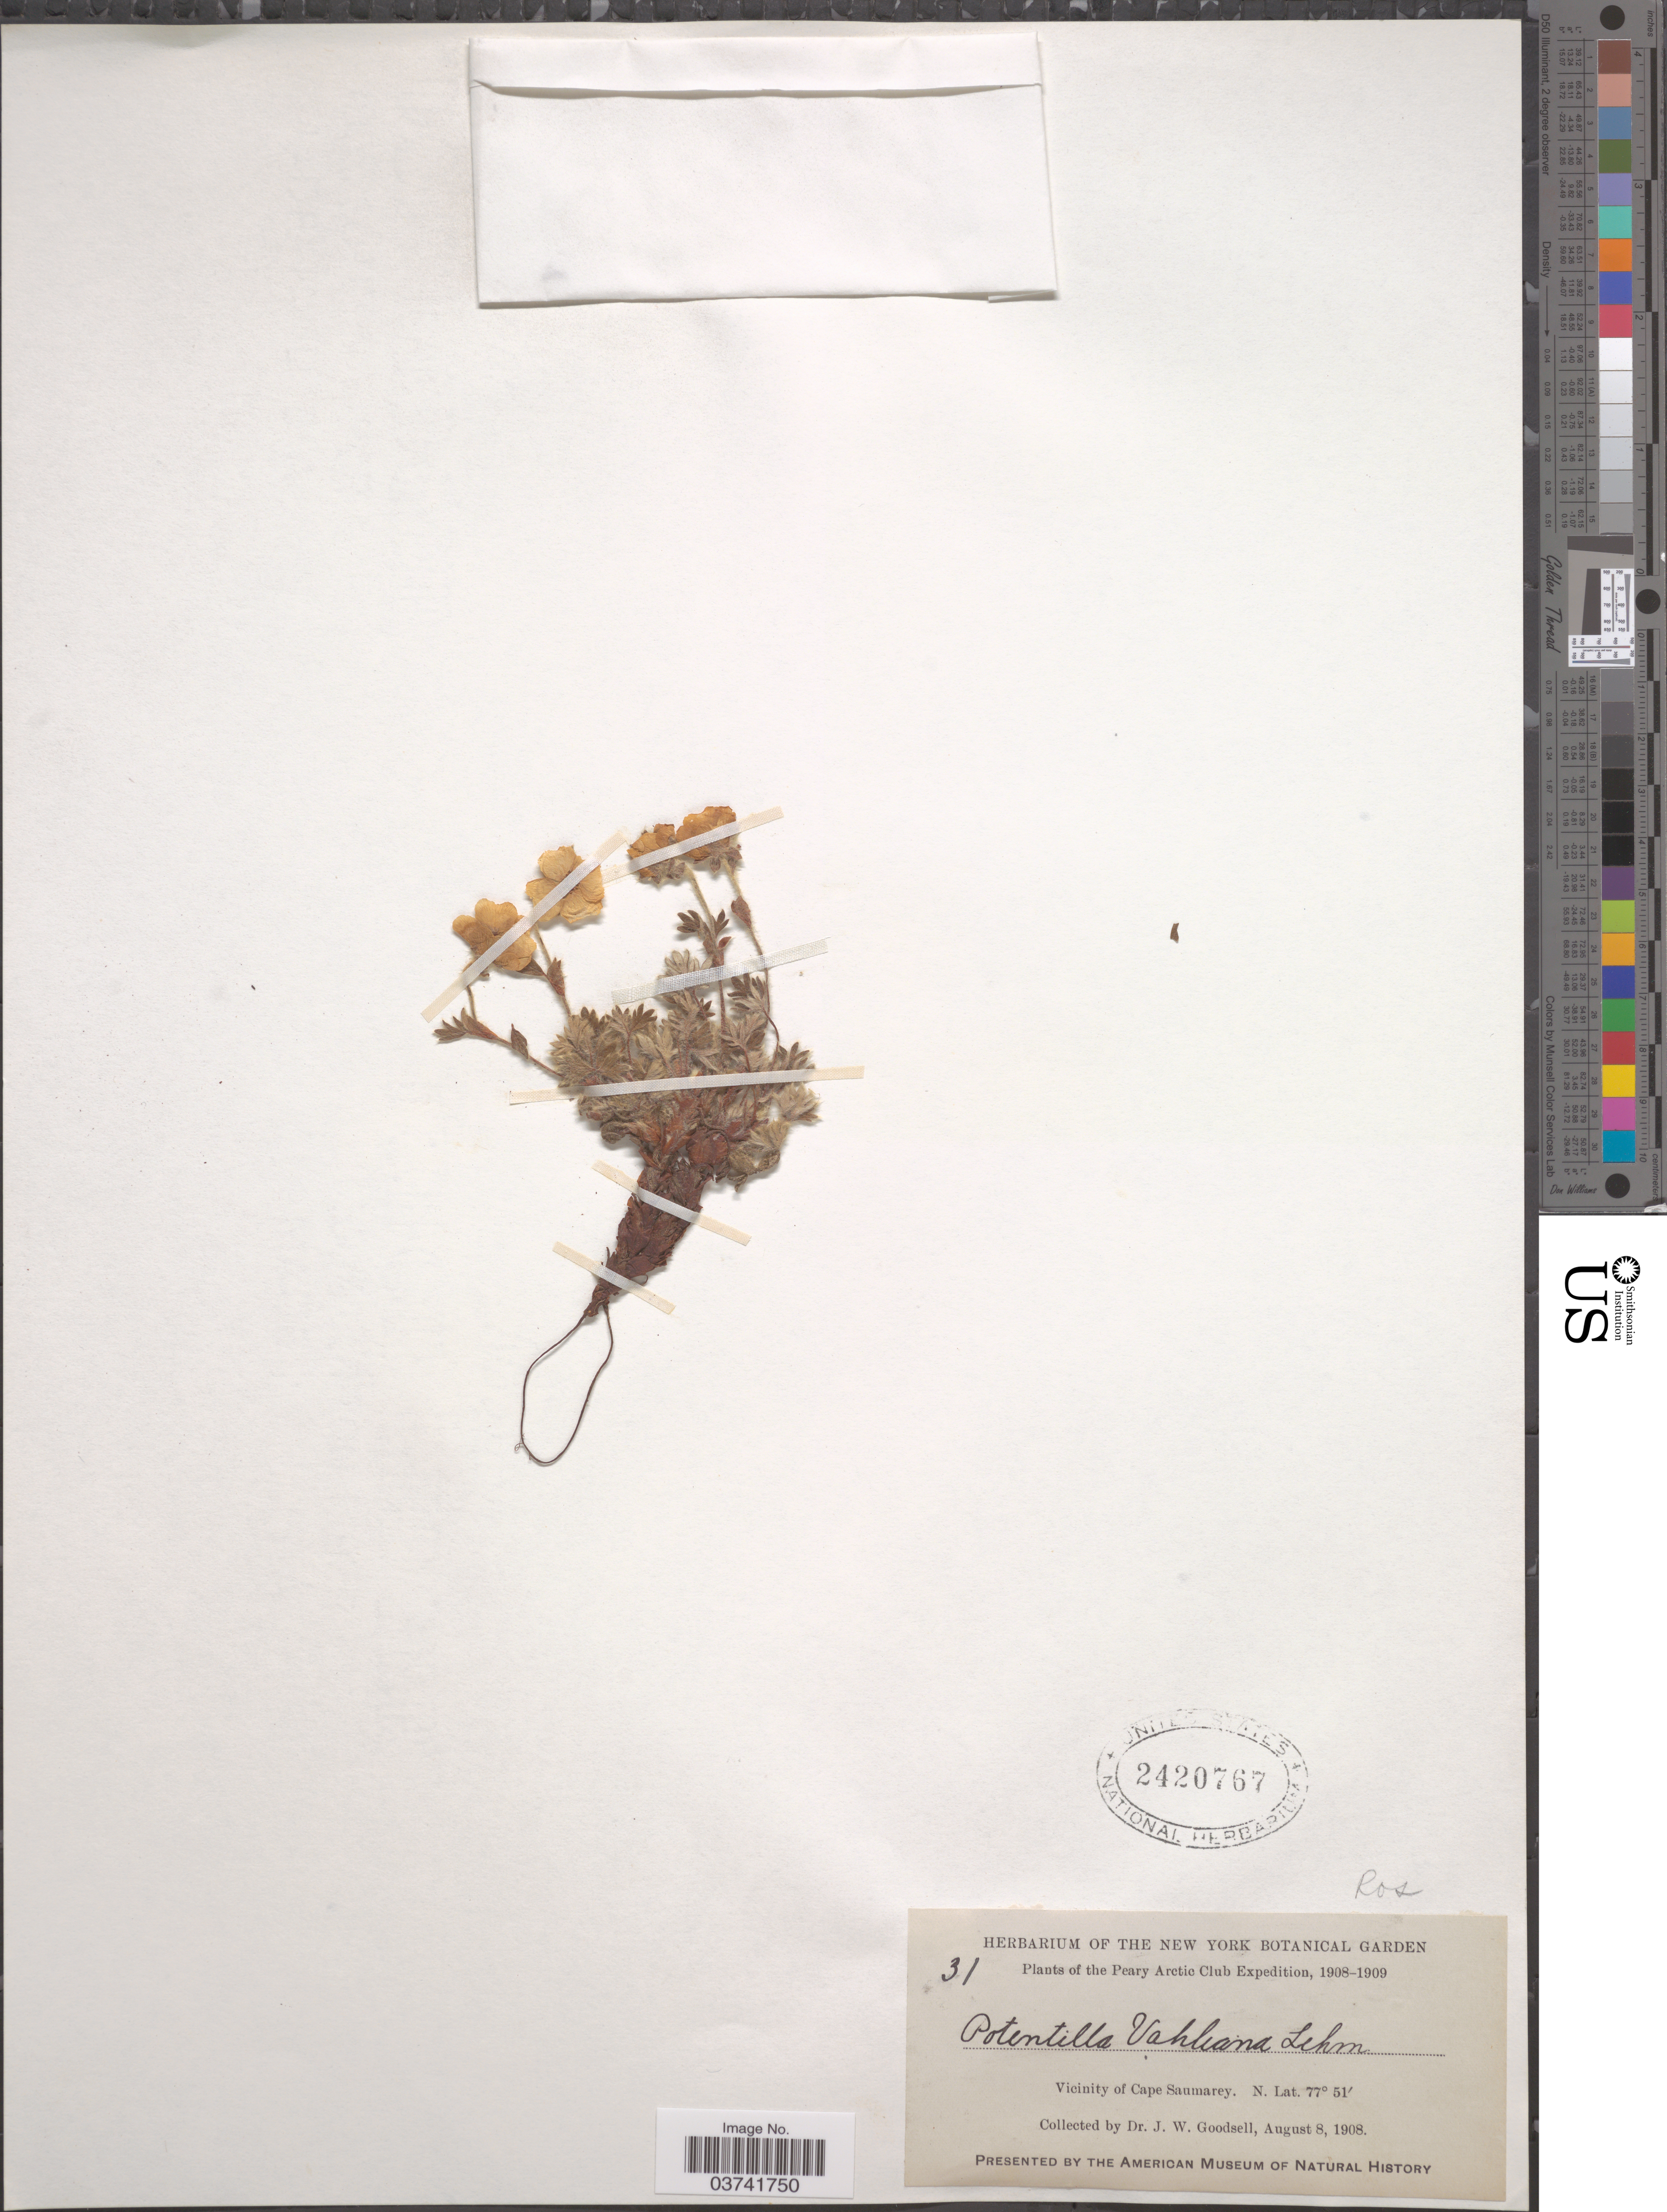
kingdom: Plantae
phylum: Tracheophyta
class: Magnoliopsida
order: Rosales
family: Rosaceae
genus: Potentilla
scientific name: Potentilla vahliana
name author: Lehm.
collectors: J. Goodsell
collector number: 31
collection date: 1908-08-08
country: United States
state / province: New York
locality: Vicinity of Cape Saumarey.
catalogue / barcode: US 2420767